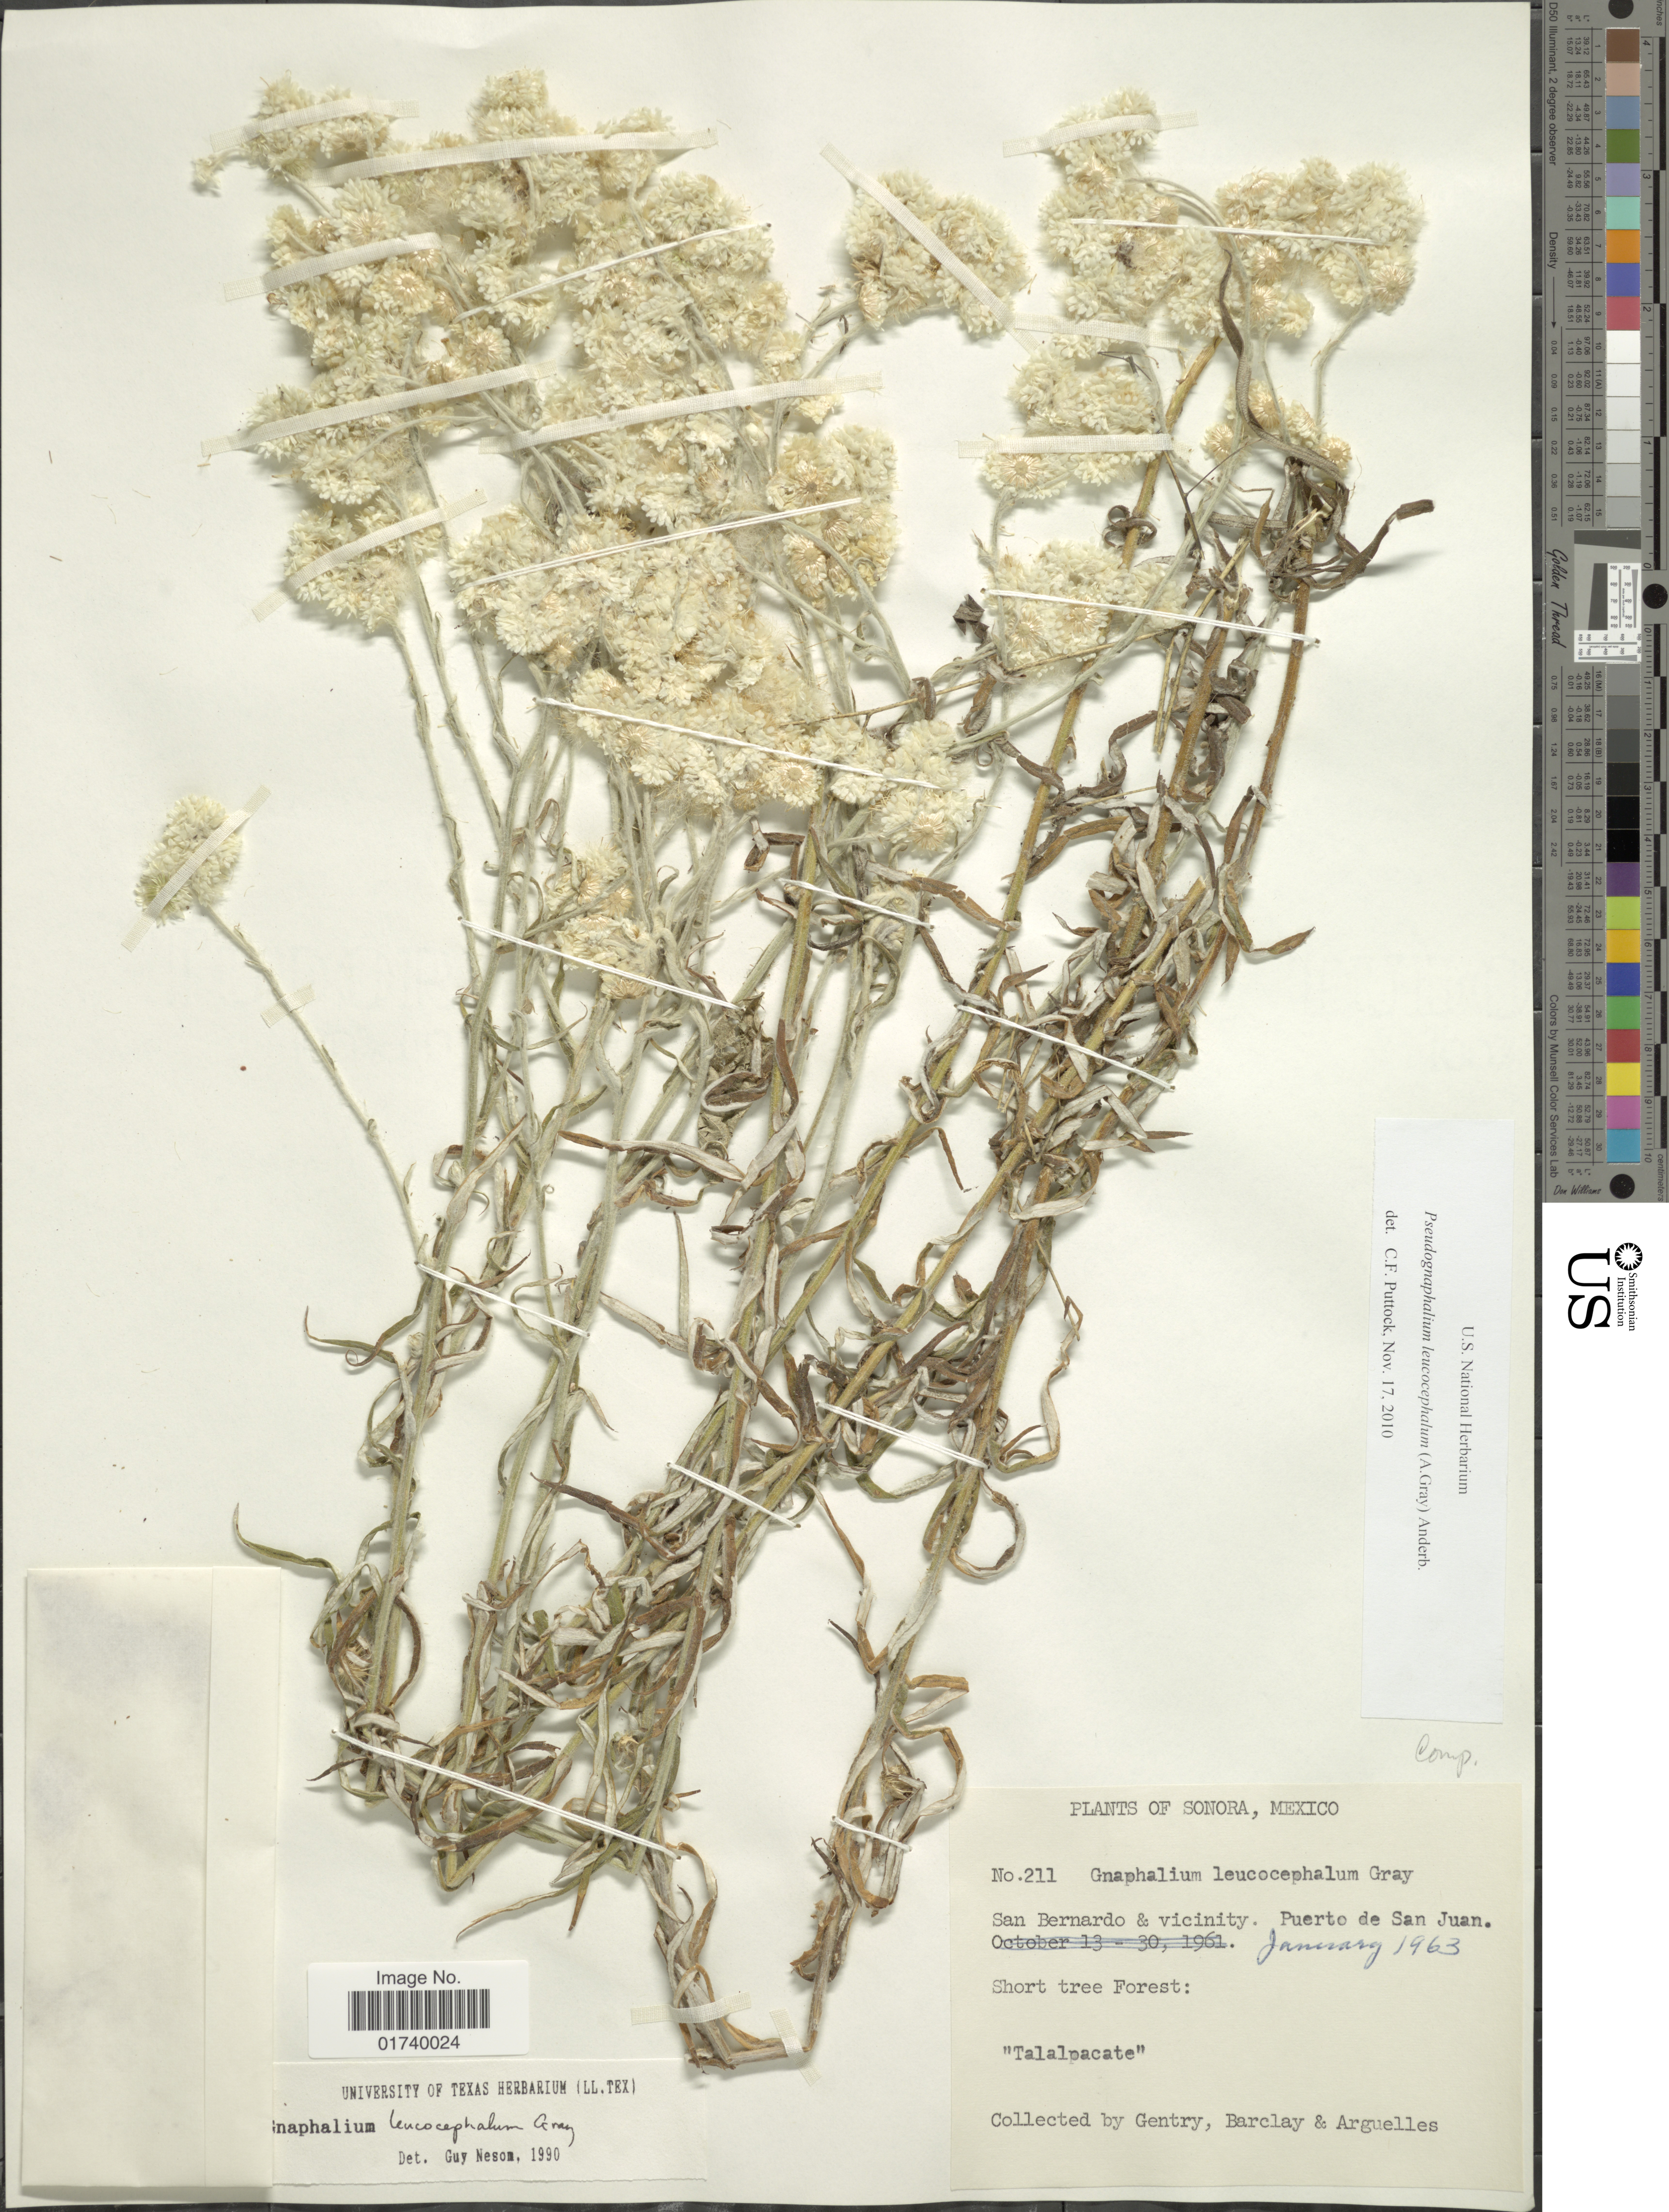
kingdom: Plantae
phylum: Tracheophyta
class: Magnoliopsida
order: Asterales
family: Asteraceae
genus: Pseudognaphalium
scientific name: Pseudognaphalium leucocephalum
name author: (A. Gray) Anderb.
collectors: Gentry, --, -- Barclay & Arguelles, --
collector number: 211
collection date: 1963-01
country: Mexico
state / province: Sonora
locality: San Bernardo & vicinity, Puerto de San Juan, "Talalpacate".